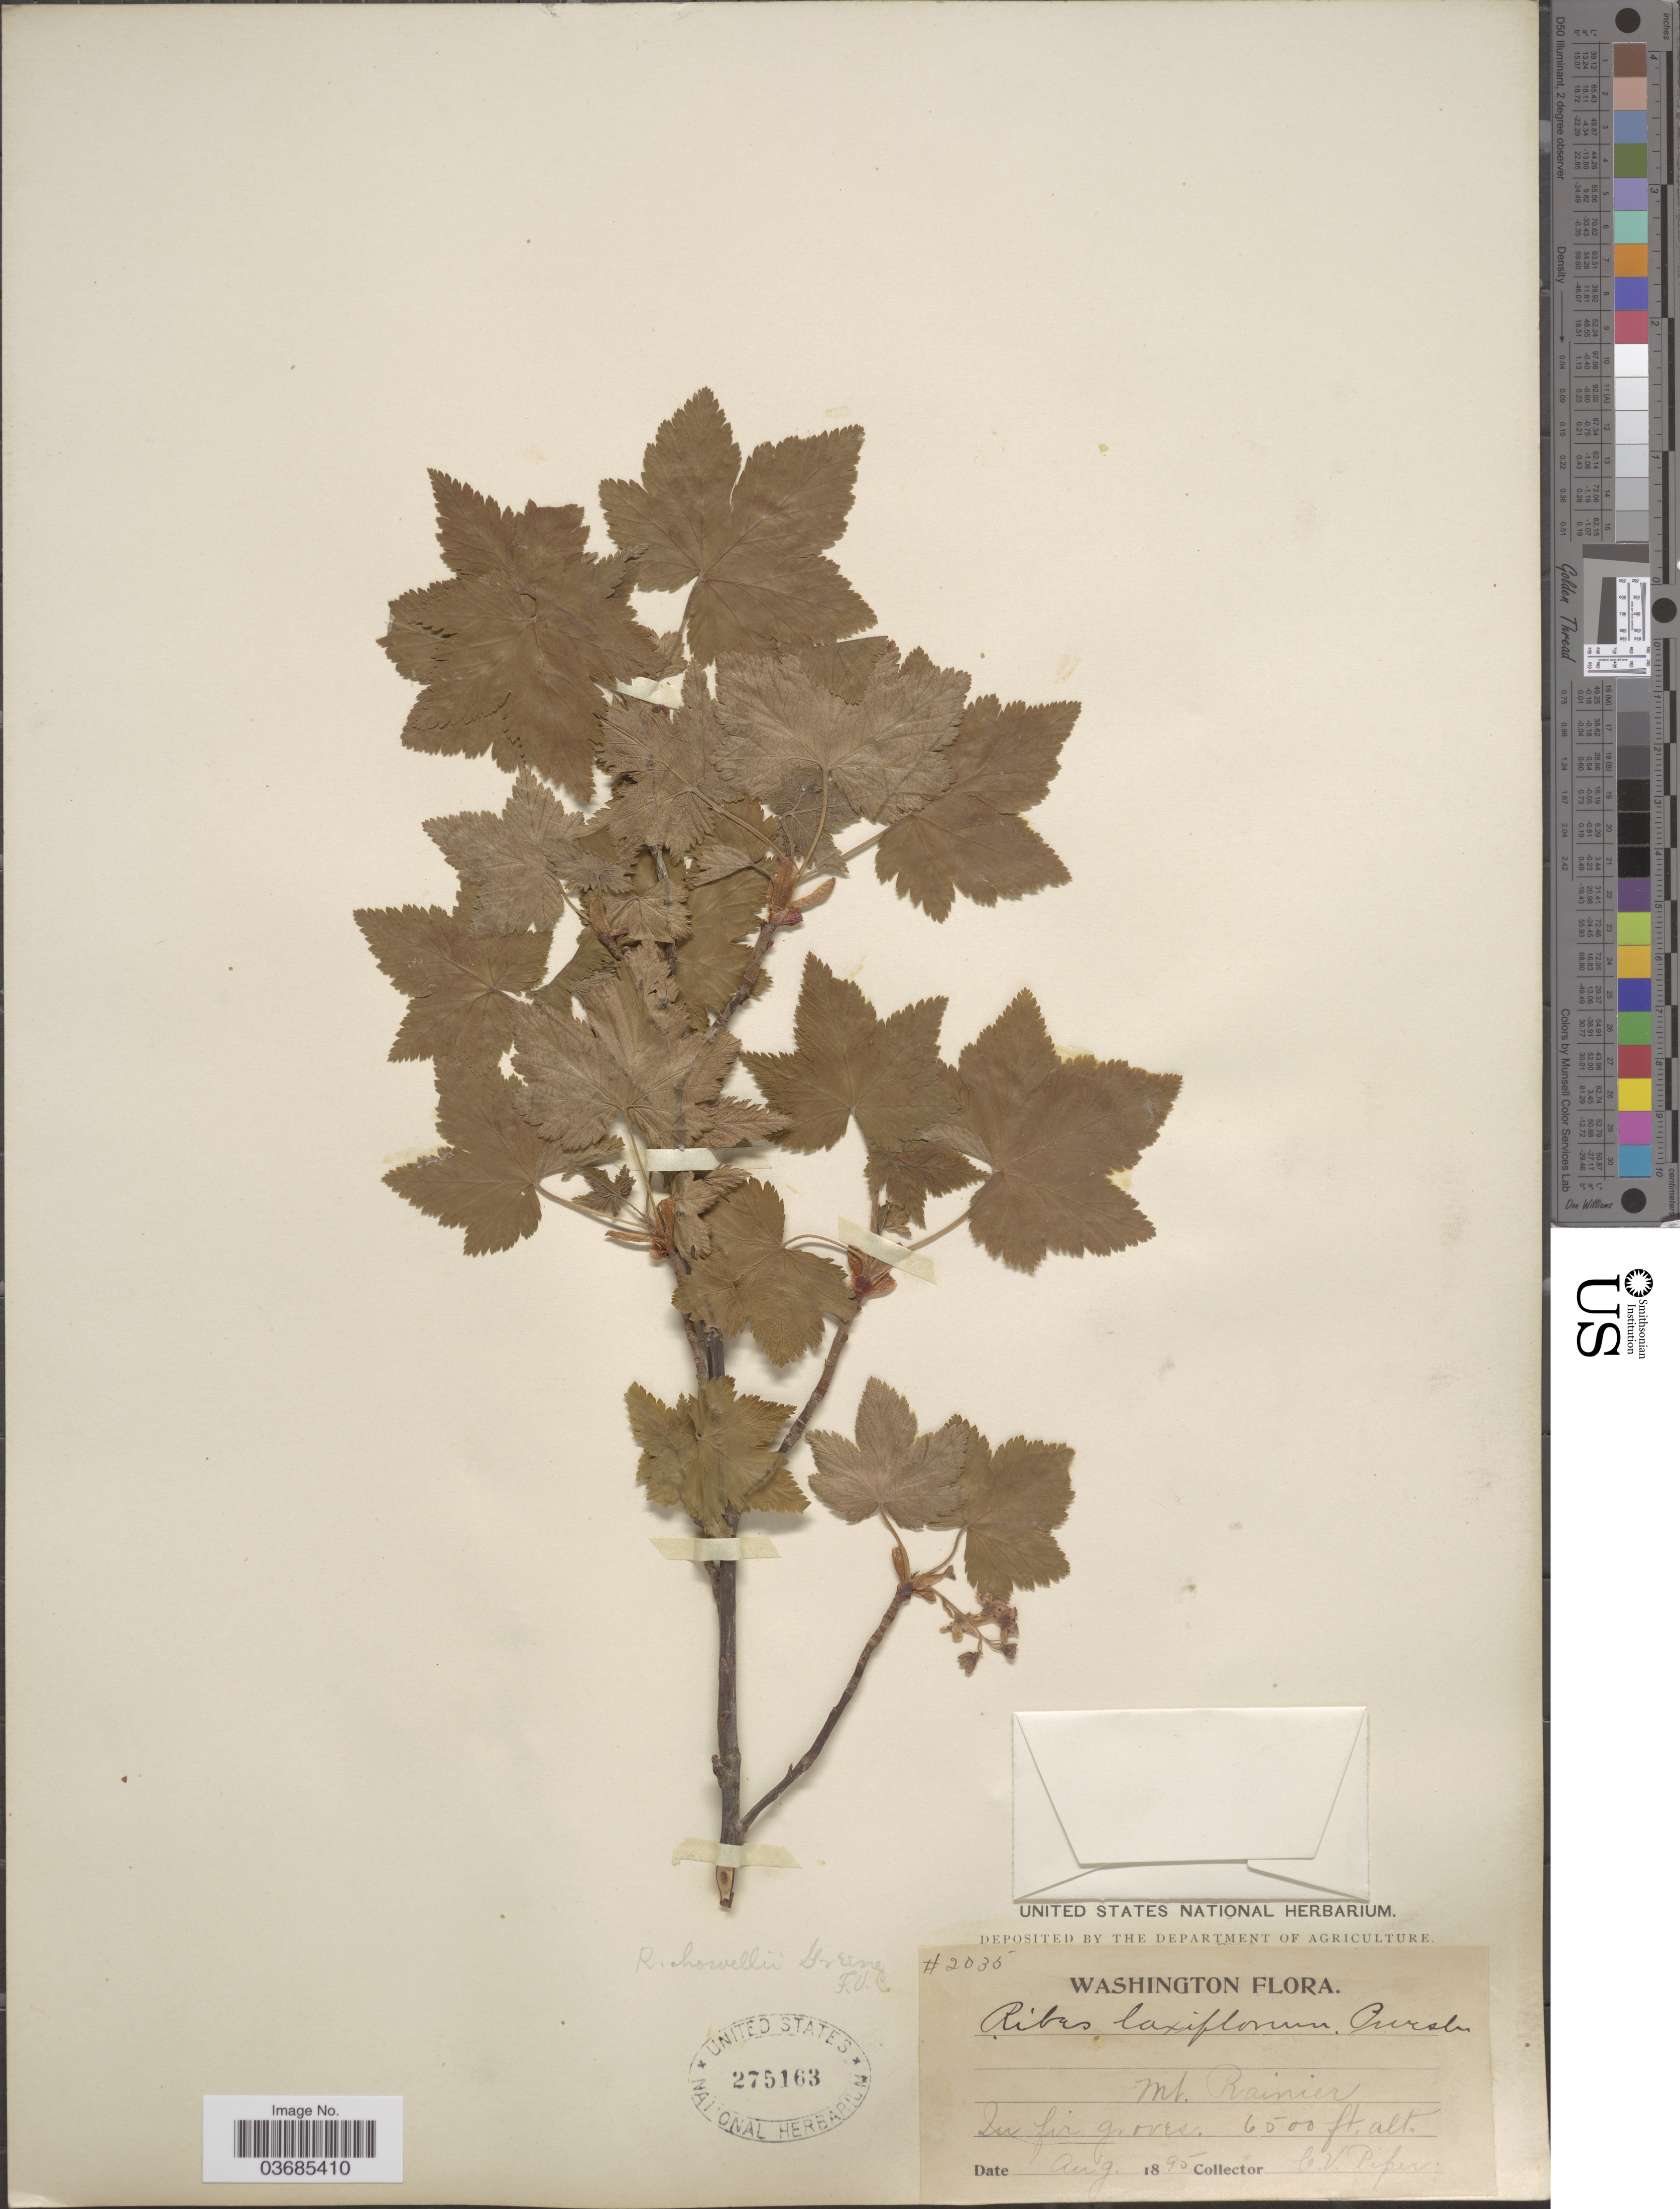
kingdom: Plantae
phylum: Tracheophyta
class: Magnoliopsida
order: Saxifragales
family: Grossulariaceae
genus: Ribes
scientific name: Ribes acerifolium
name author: Howell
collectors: C. V. Piper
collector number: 2035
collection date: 1895-08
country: United States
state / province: Washington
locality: Mt. Rainier. In fir groves.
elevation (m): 1981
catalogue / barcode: US 275163